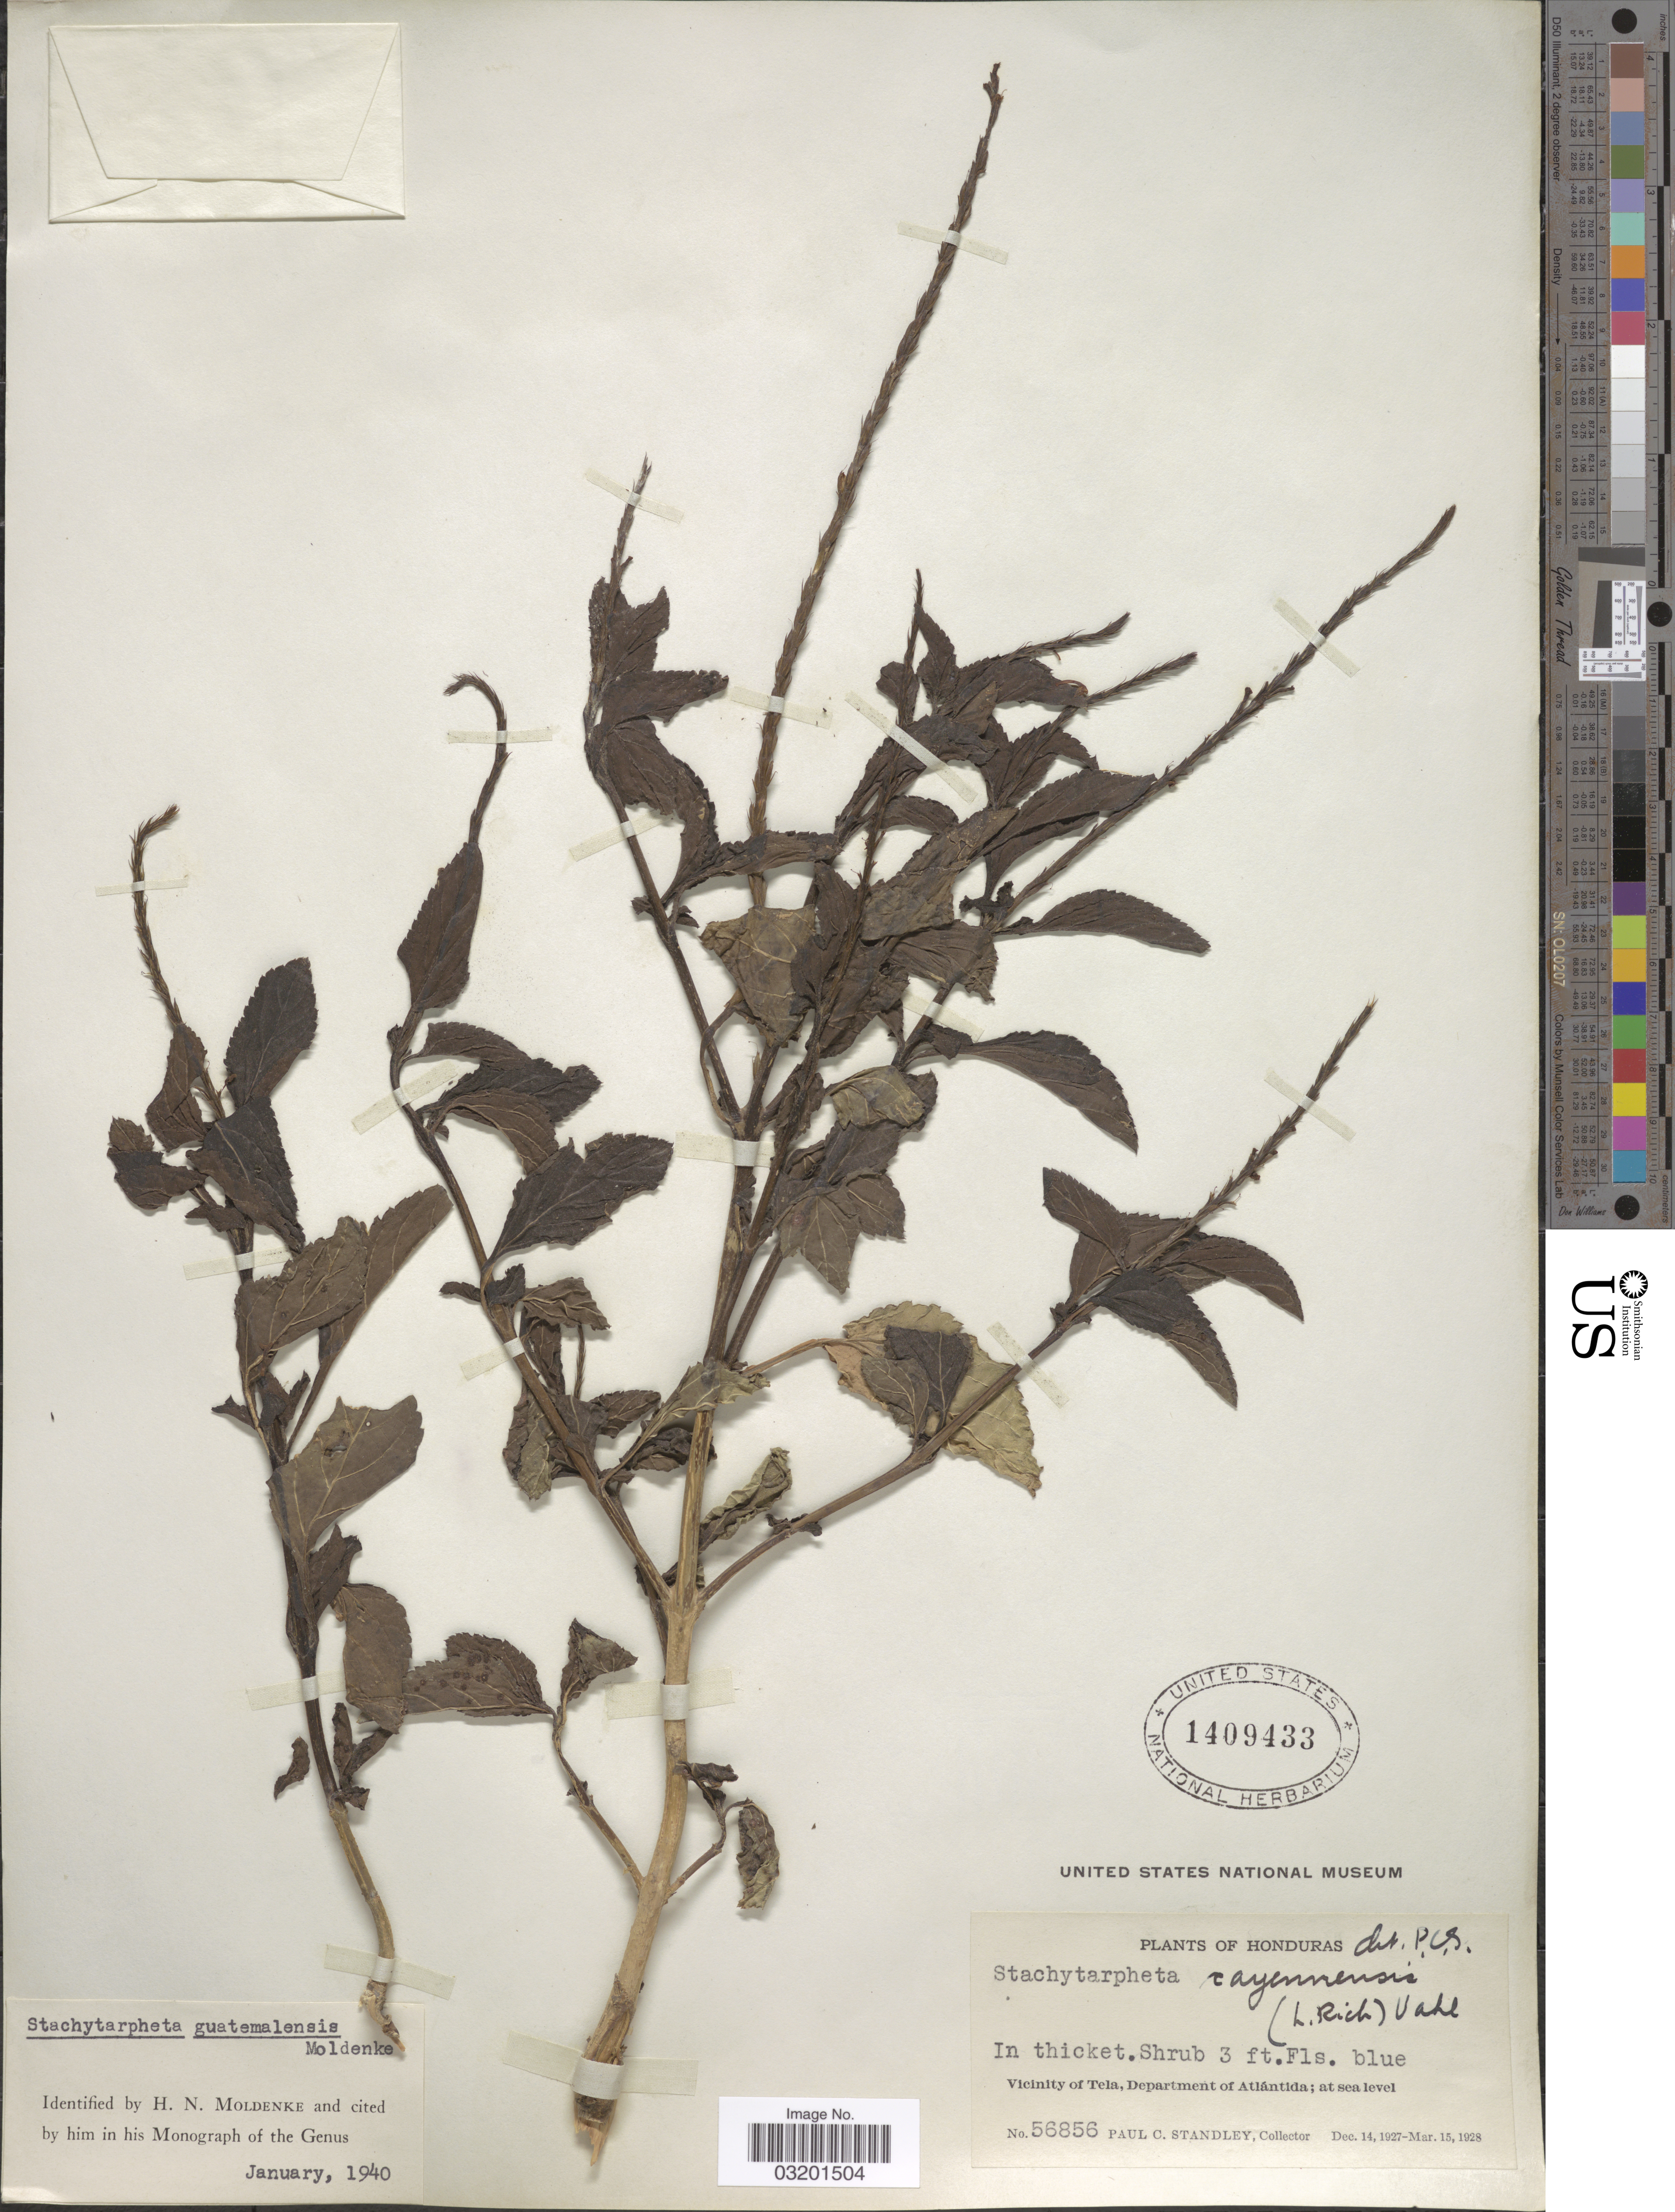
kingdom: Plantae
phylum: Tracheophyta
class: Magnoliopsida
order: Lamiales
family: Verbenaceae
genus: Stachytarpheta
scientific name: Stachytarpheta guatemalensis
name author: Moldenke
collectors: P. C. Standley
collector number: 56856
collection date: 1927-12-14/1928-03-15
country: Honduras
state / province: Atlántida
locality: Vicinity of Tela, Department of Atlántida.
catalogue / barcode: US 1409433